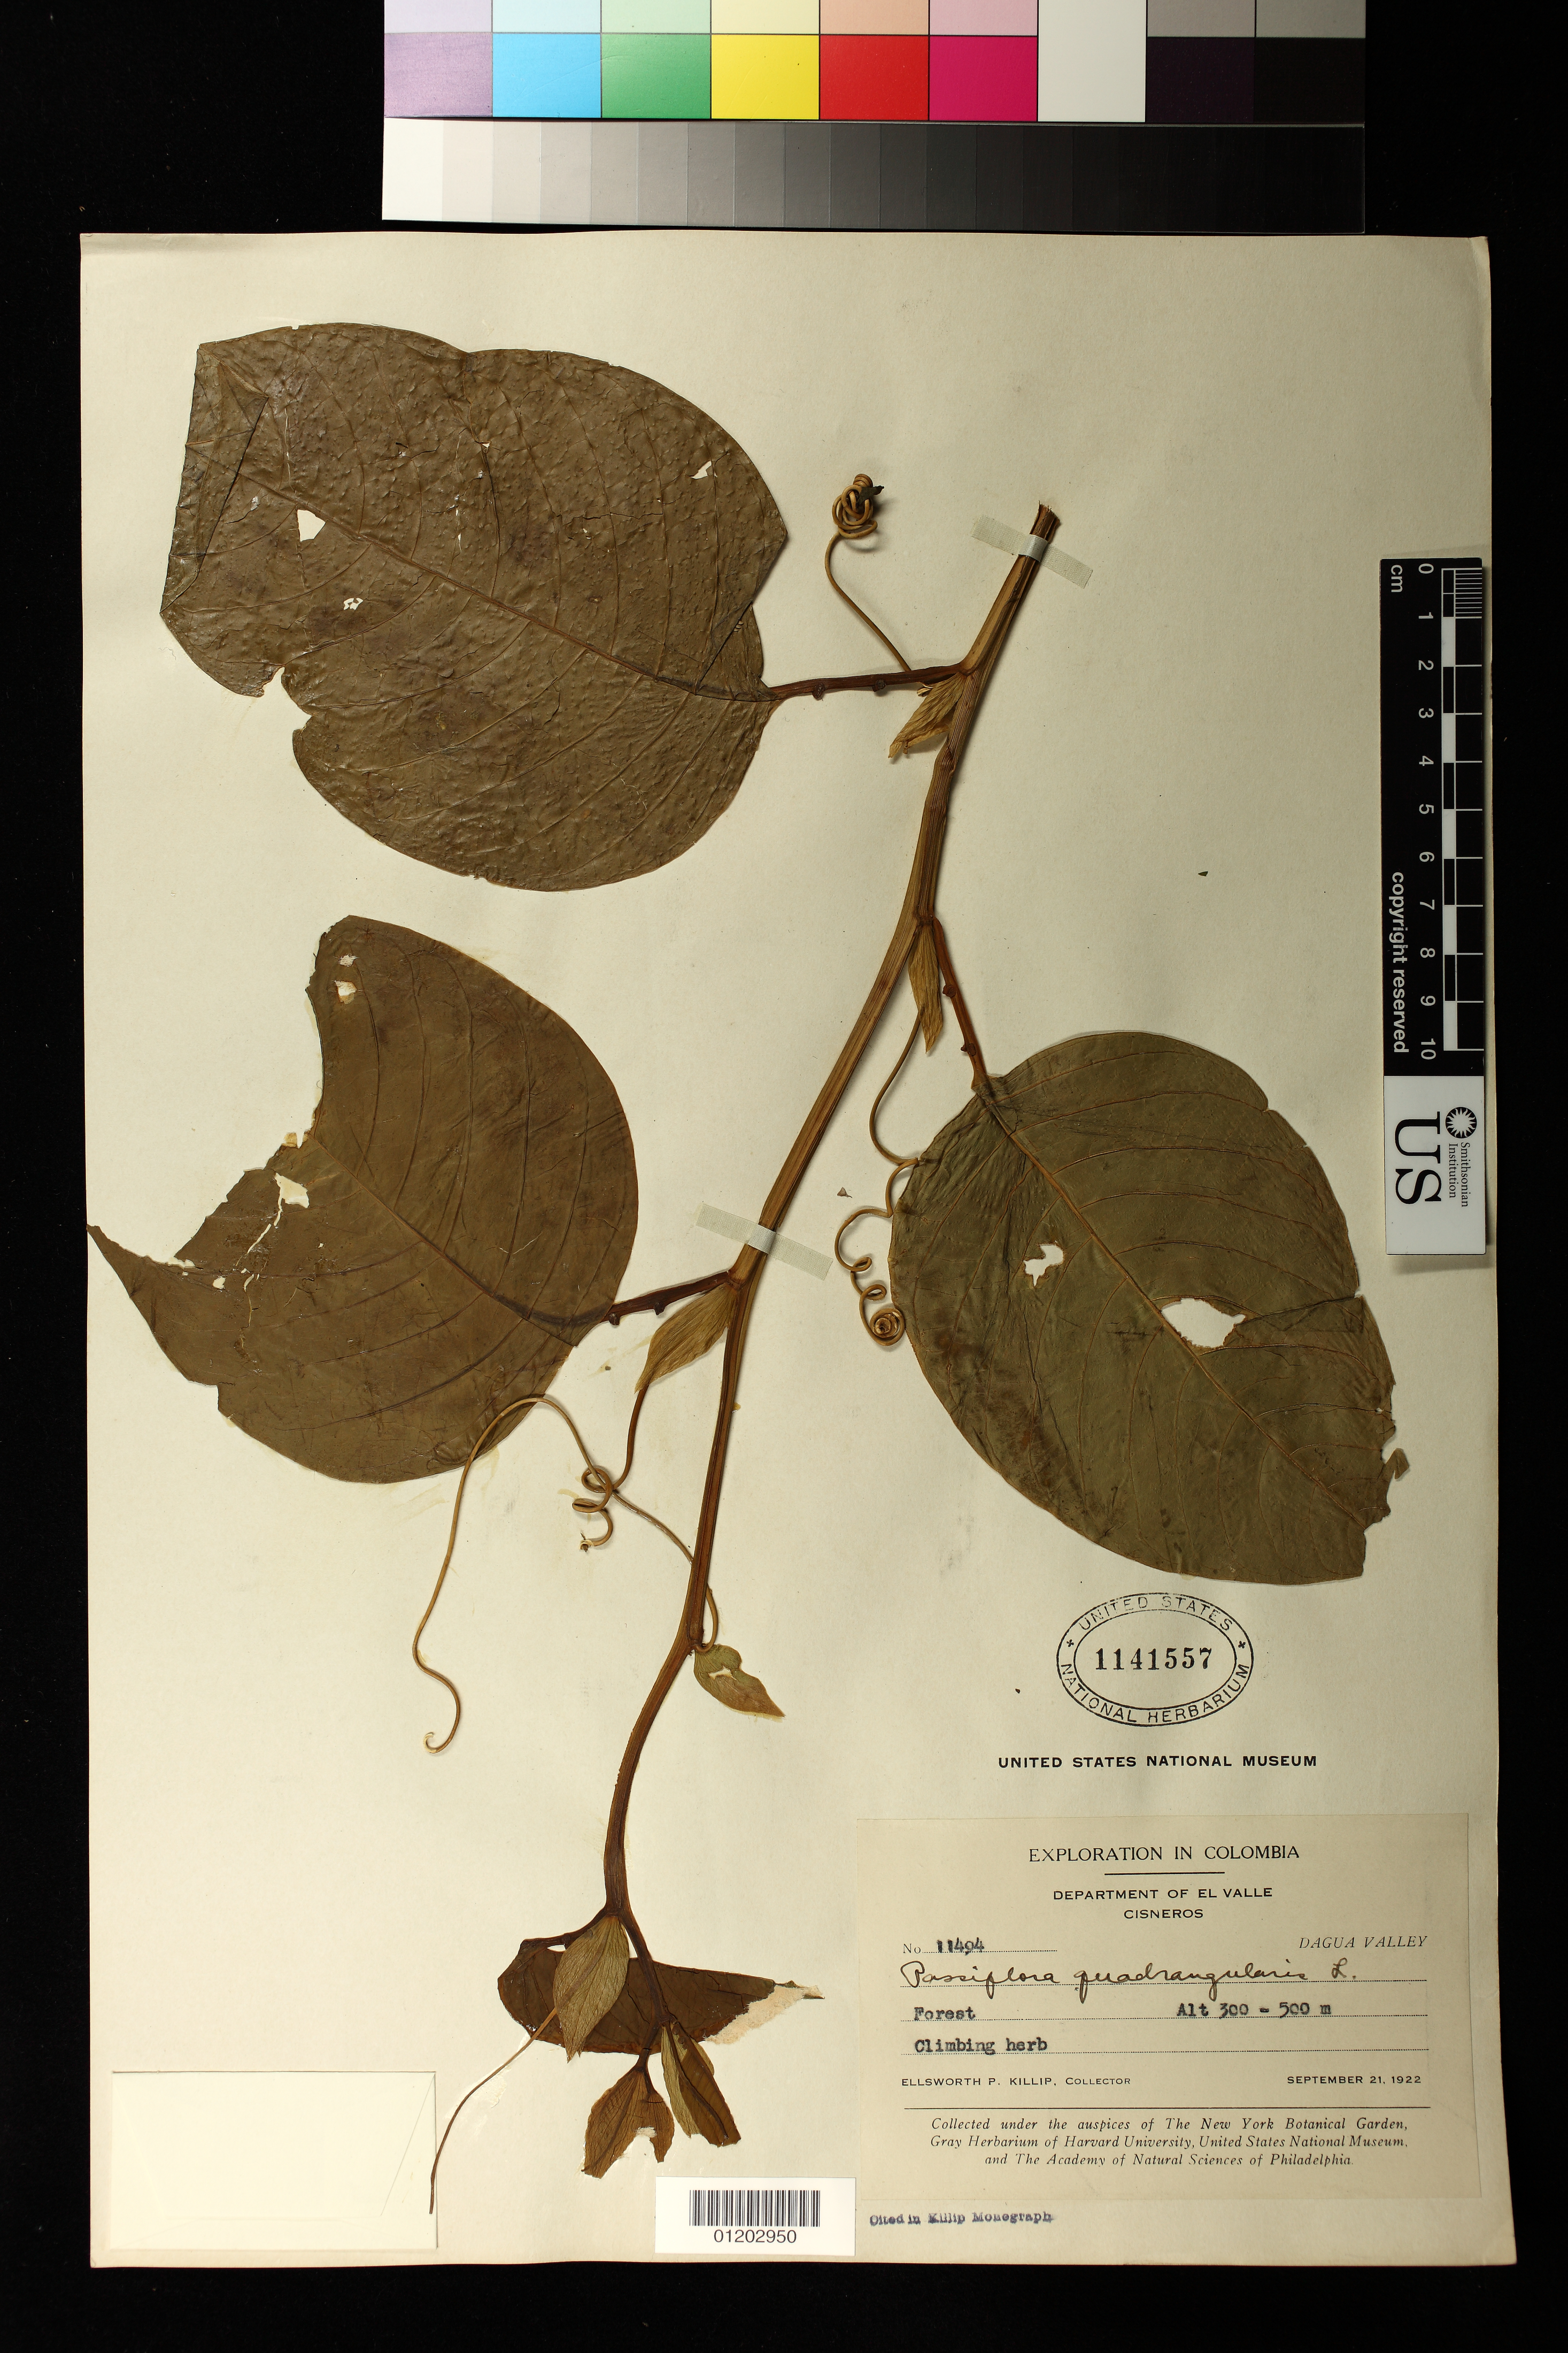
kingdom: Plantae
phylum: Tracheophyta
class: Magnoliopsida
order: Malpighiales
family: Passifloraceae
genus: Passiflora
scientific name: Passiflora quadrangularis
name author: L.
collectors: E. P. Killip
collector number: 11494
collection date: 1922-09-21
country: Colombia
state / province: Valle del Cauca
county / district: Cisneros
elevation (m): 300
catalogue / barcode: US 1141557